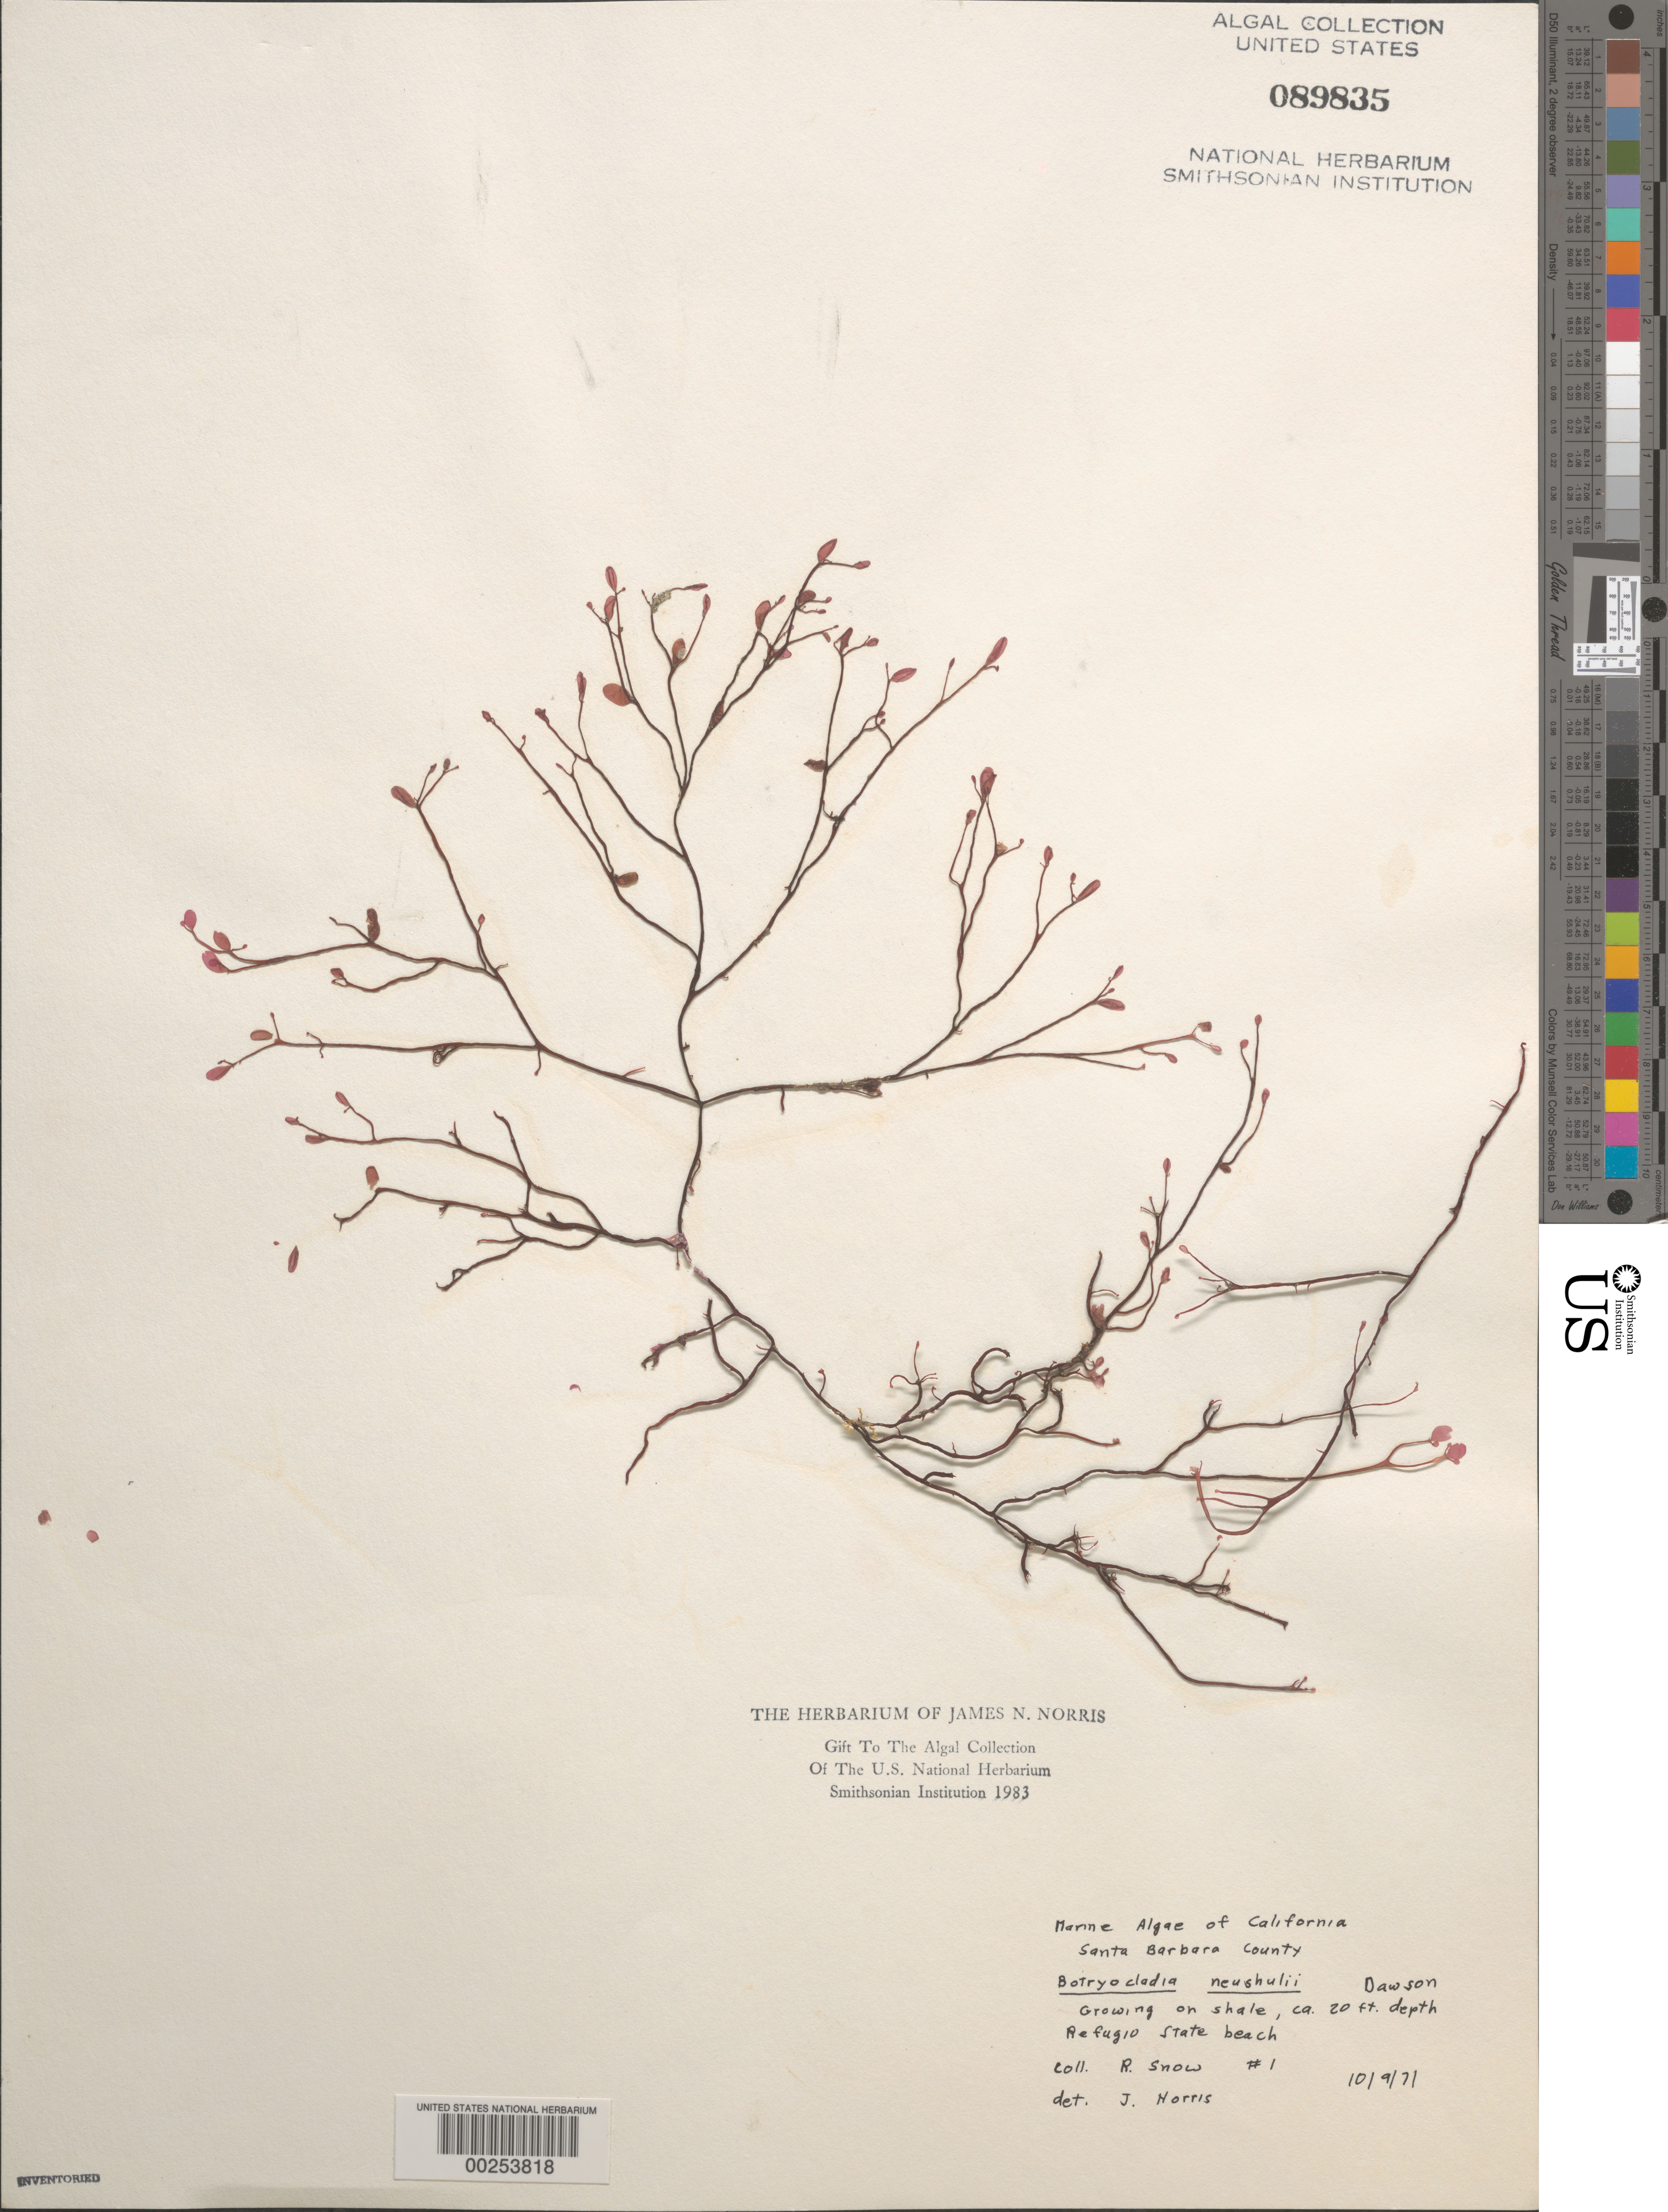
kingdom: Plantae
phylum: Rhodophyta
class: Florideophyceae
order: Rhodymeniales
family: Rhodymeniaceae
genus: Botryocladia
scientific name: Botryocladia neushulii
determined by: Norris, James N.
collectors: R. Snow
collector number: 1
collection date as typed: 09 Oct 1971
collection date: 1971-10-09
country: United States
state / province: California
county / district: Santa Barbara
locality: Refugio State Beach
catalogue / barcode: US 89835